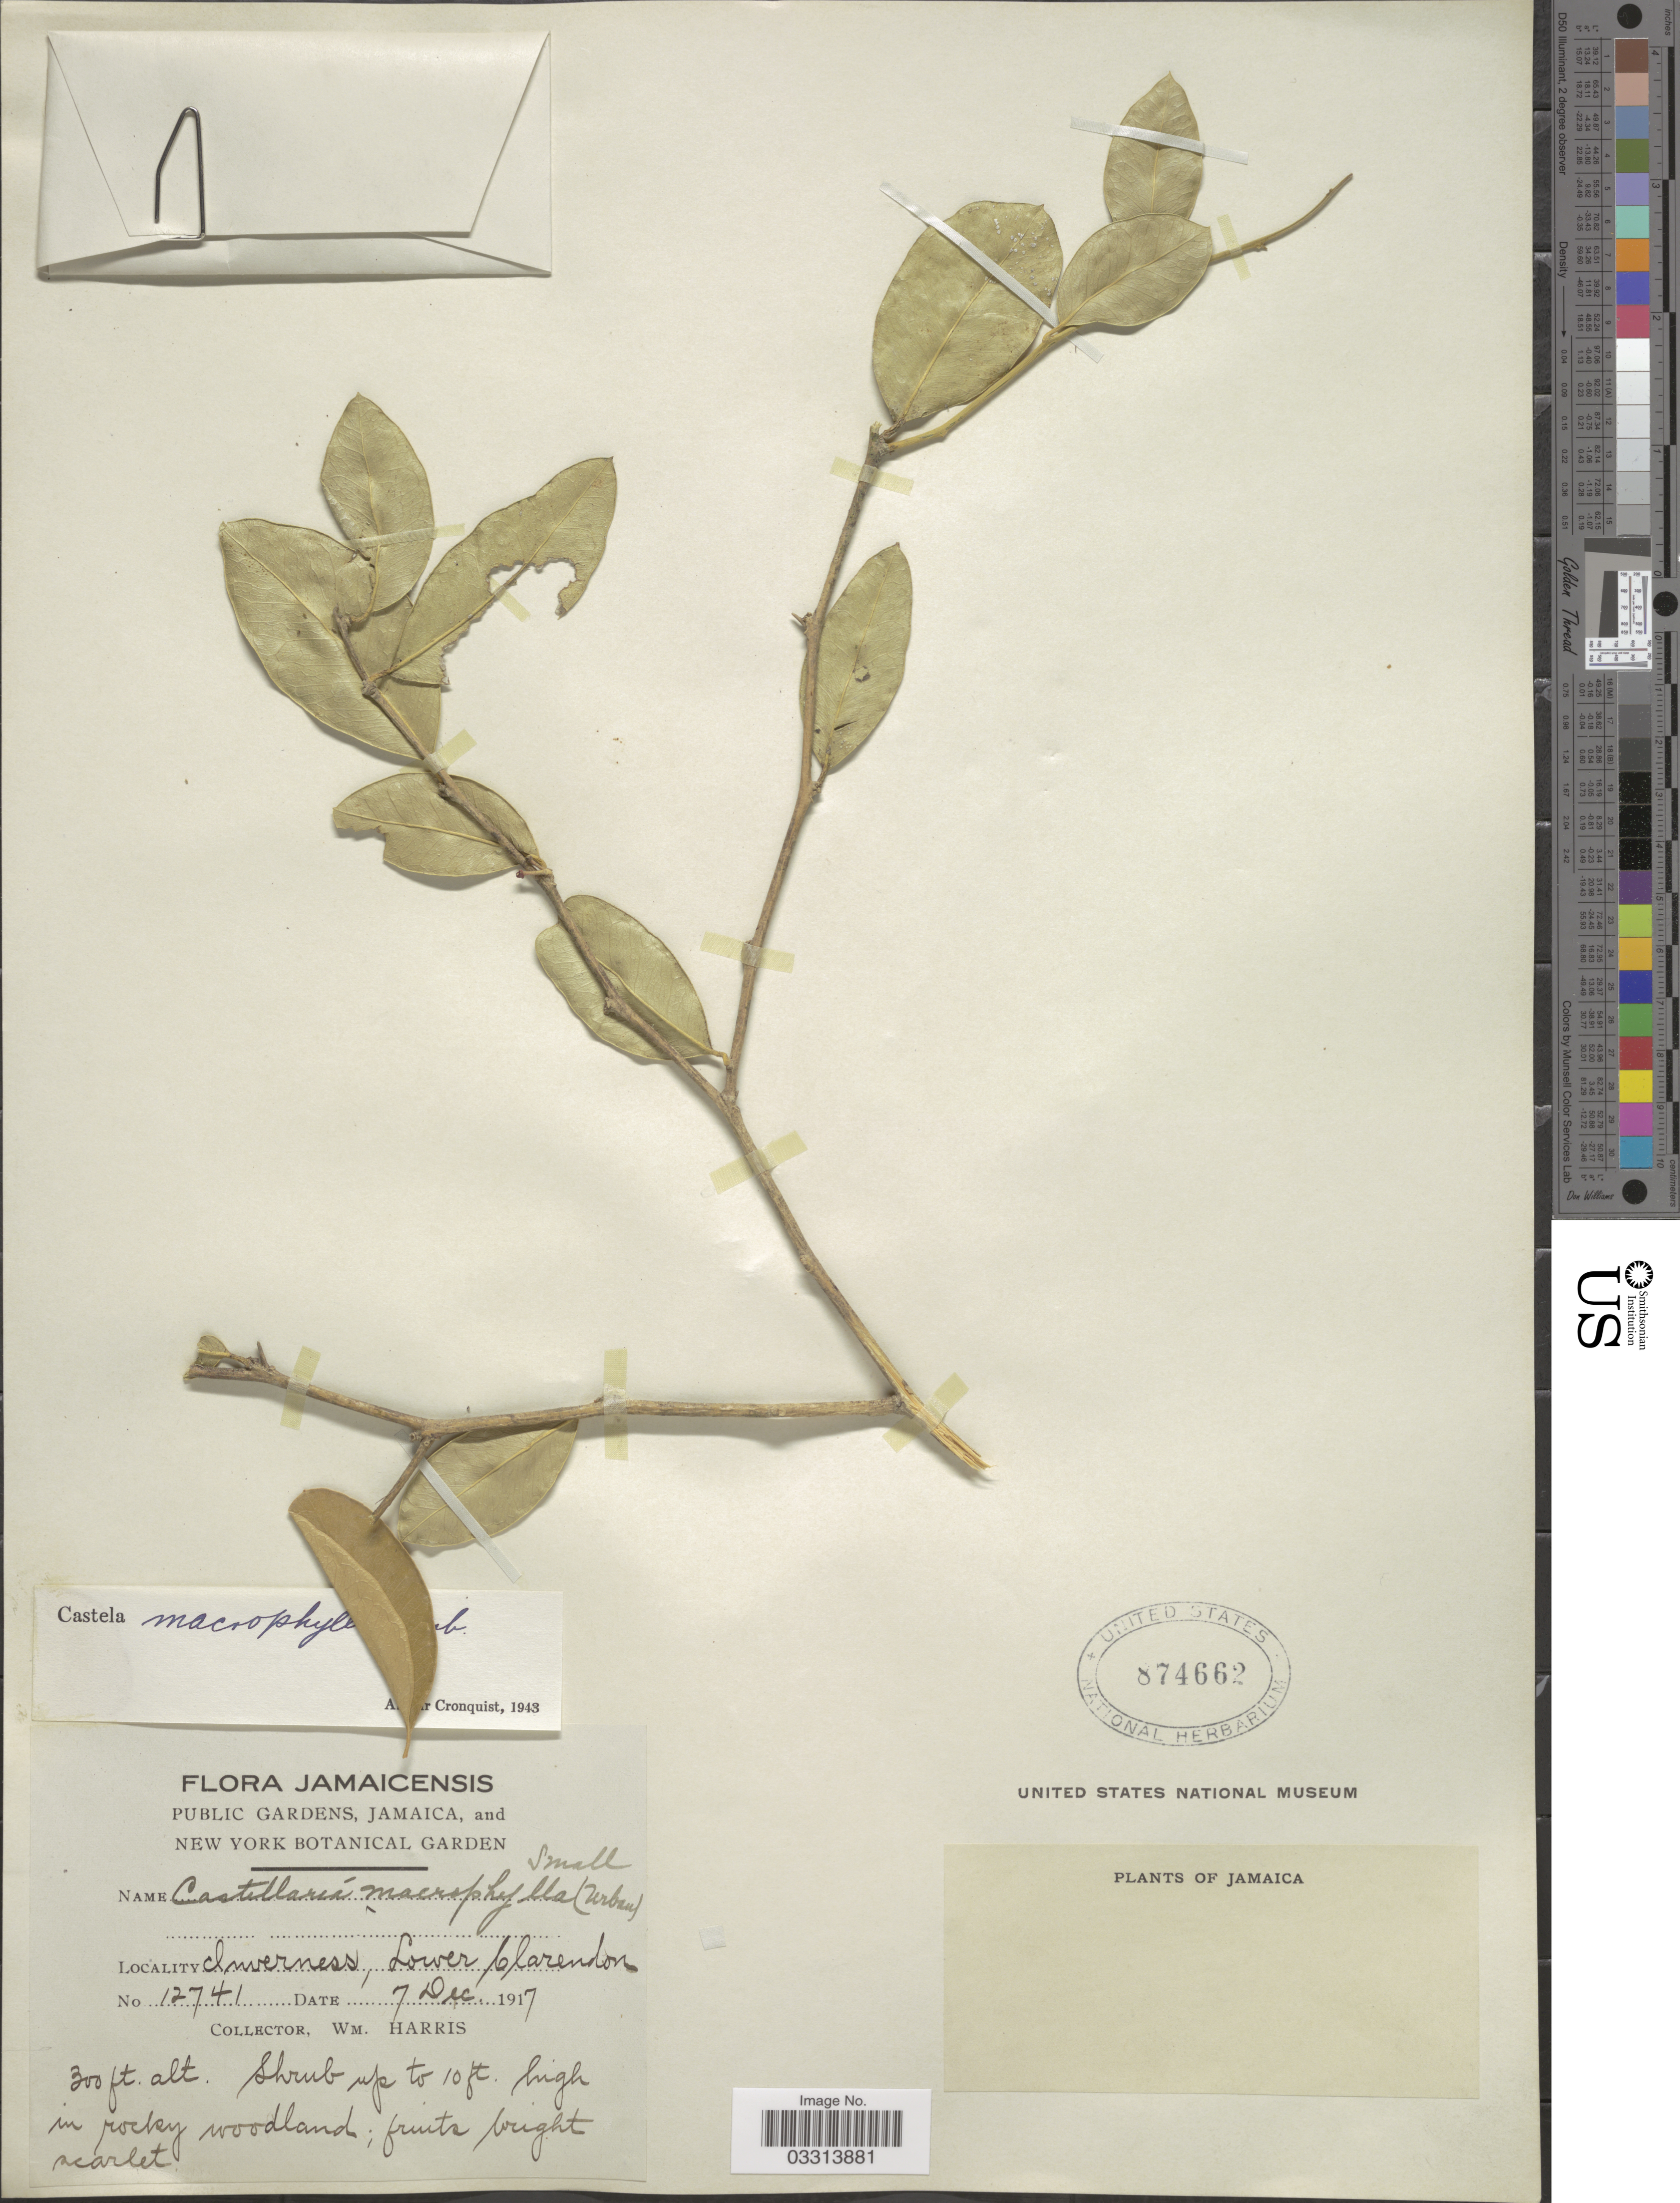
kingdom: Plantae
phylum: Tracheophyta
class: Magnoliopsida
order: Sapindales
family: Simaroubaceae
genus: Castela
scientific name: Castela macrophylla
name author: Urb.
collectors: W. H. Harris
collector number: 12741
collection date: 1917-12-07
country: Jamaica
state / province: Clarendon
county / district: Inverness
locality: Inverness, Lower Clarendon.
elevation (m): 91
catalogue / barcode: US 874662